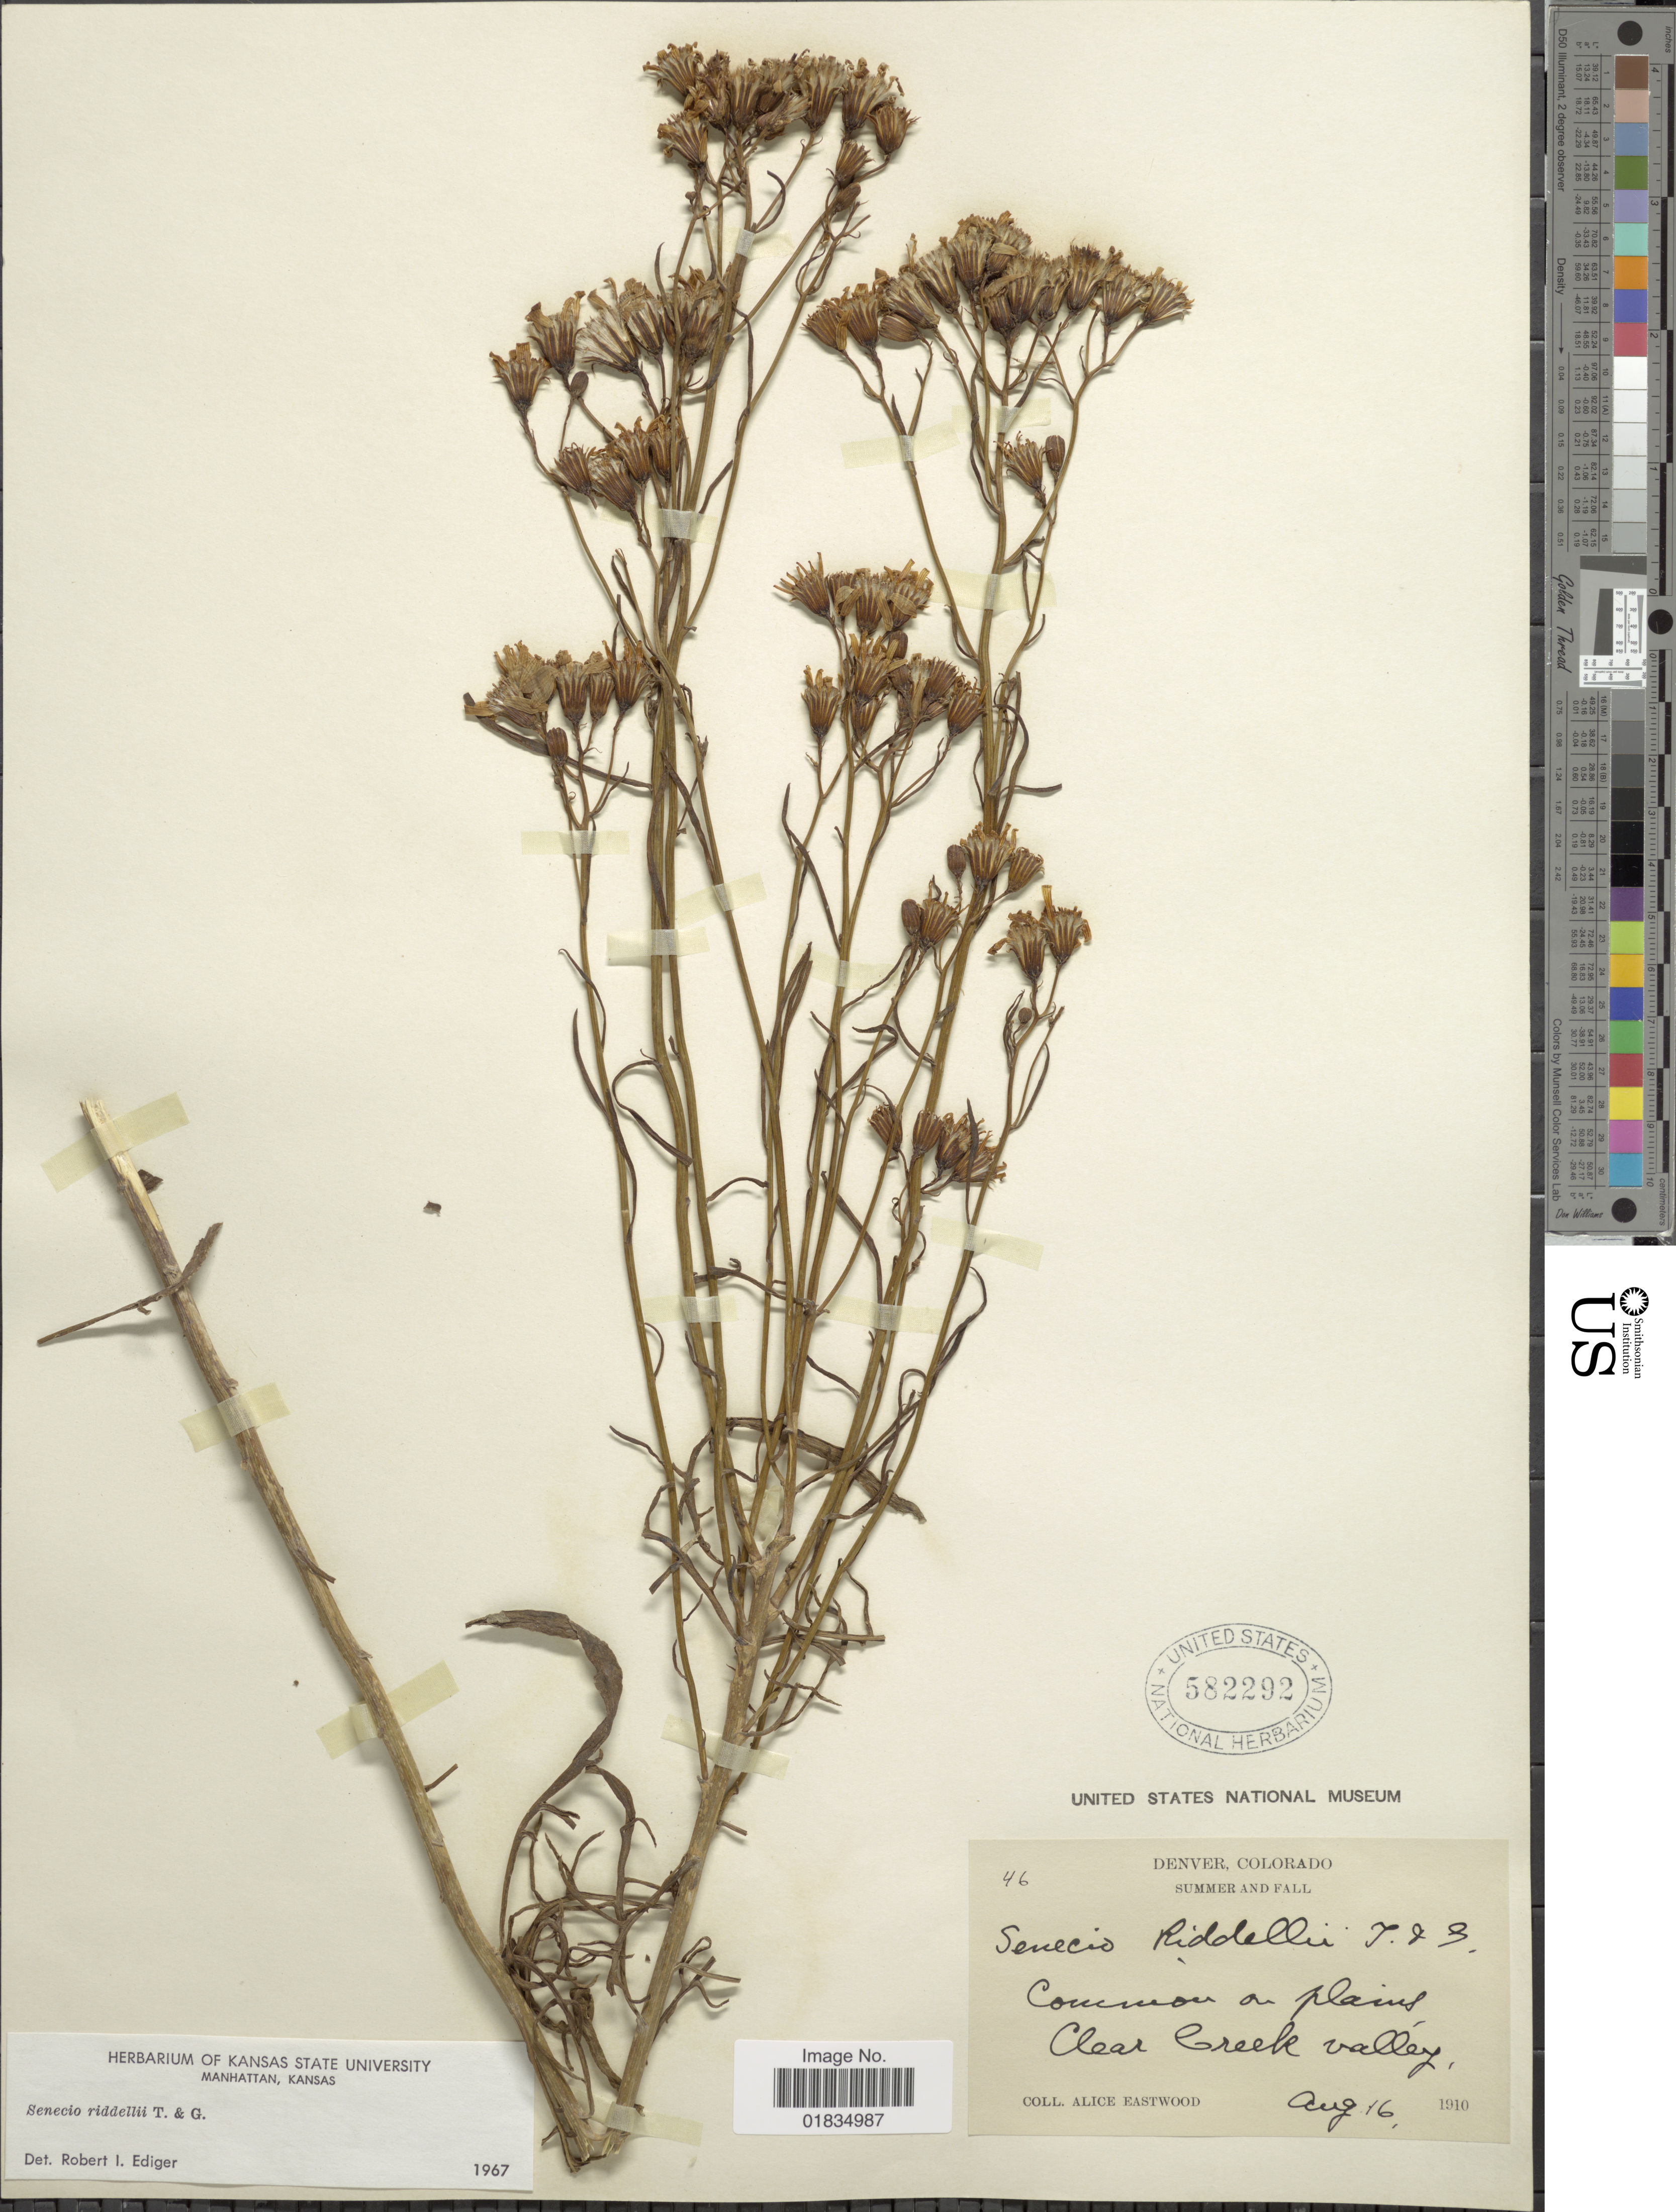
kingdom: Plantae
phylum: Tracheophyta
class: Magnoliopsida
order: Asterales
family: Asteraceae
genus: Senecio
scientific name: Senecio riddellii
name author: Torr. & A. Gray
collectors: A. Eastwood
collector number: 46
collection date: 1910-08-16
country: United States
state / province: Colorado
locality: Denver, Clear Creek Valley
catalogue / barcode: US 582292